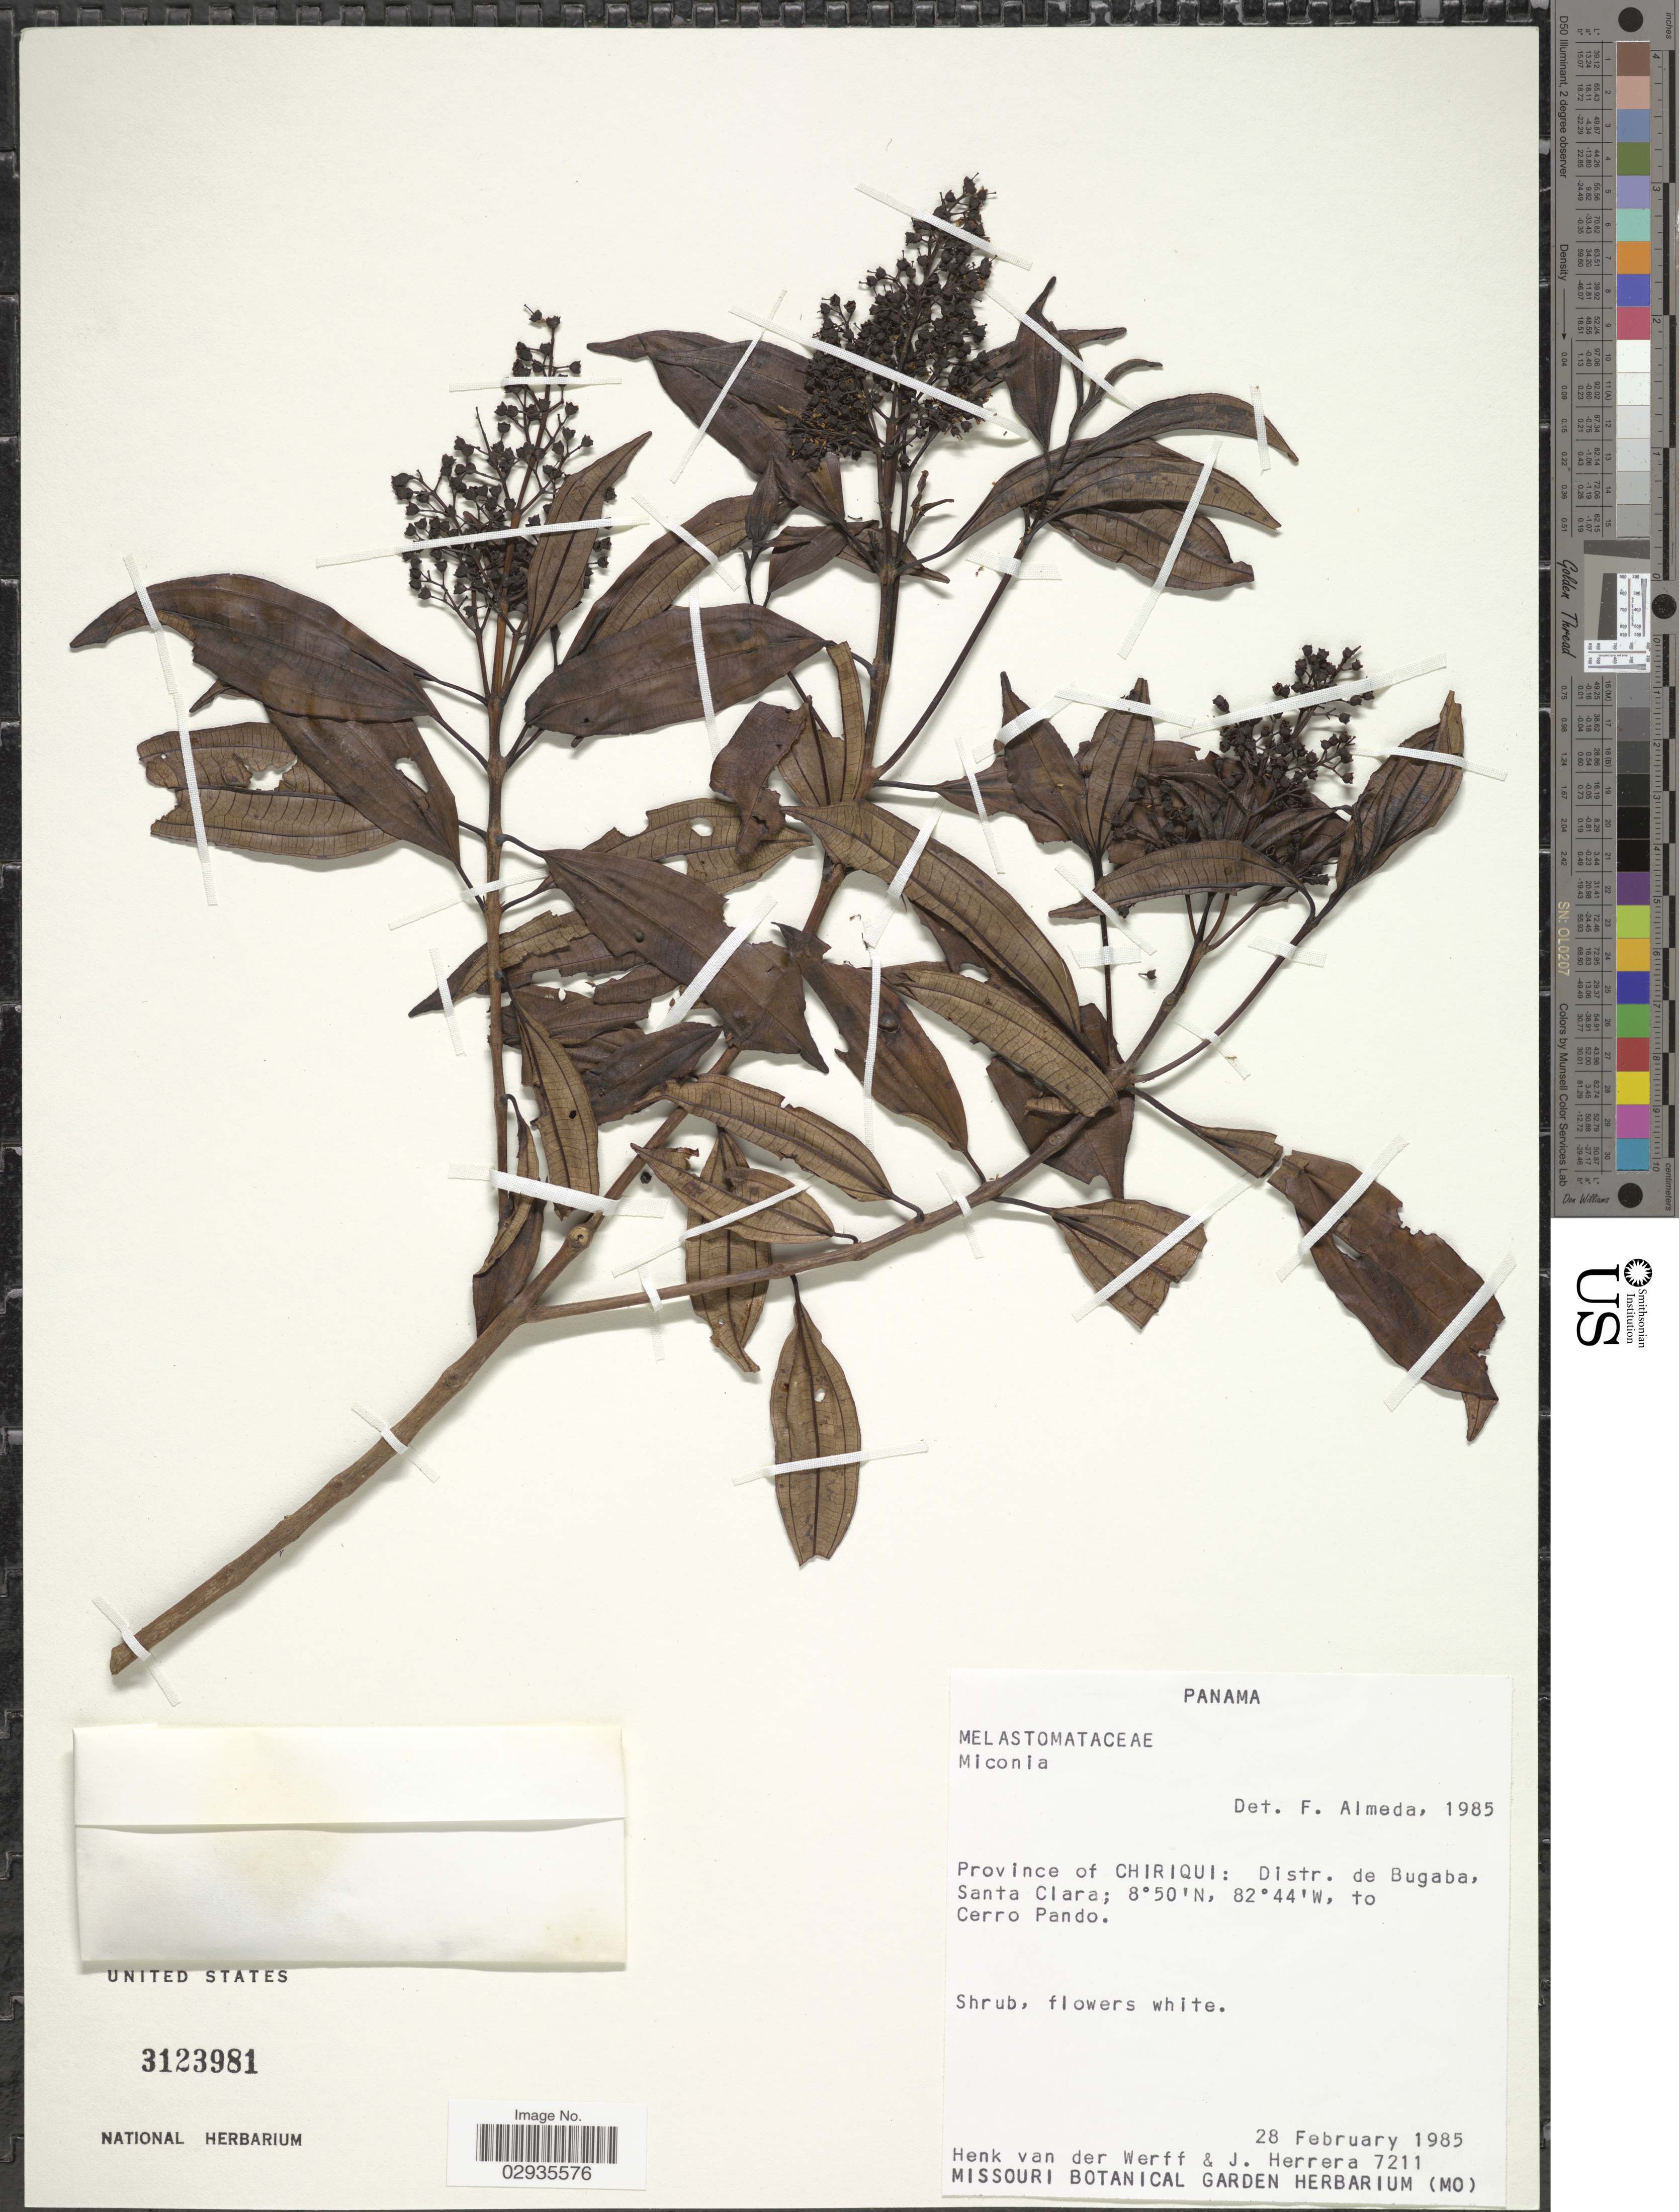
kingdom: Plantae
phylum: Tracheophyta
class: Magnoliopsida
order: Myrtales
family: Melastomataceae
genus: Miconia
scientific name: Miconia sp.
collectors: H. van der Werff & J. Herrera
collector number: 7211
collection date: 1985-02-28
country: Panama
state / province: Chiriqui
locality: Distr. de Bugaba, Santa Clara. Cerro Pando.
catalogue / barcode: US 3123981